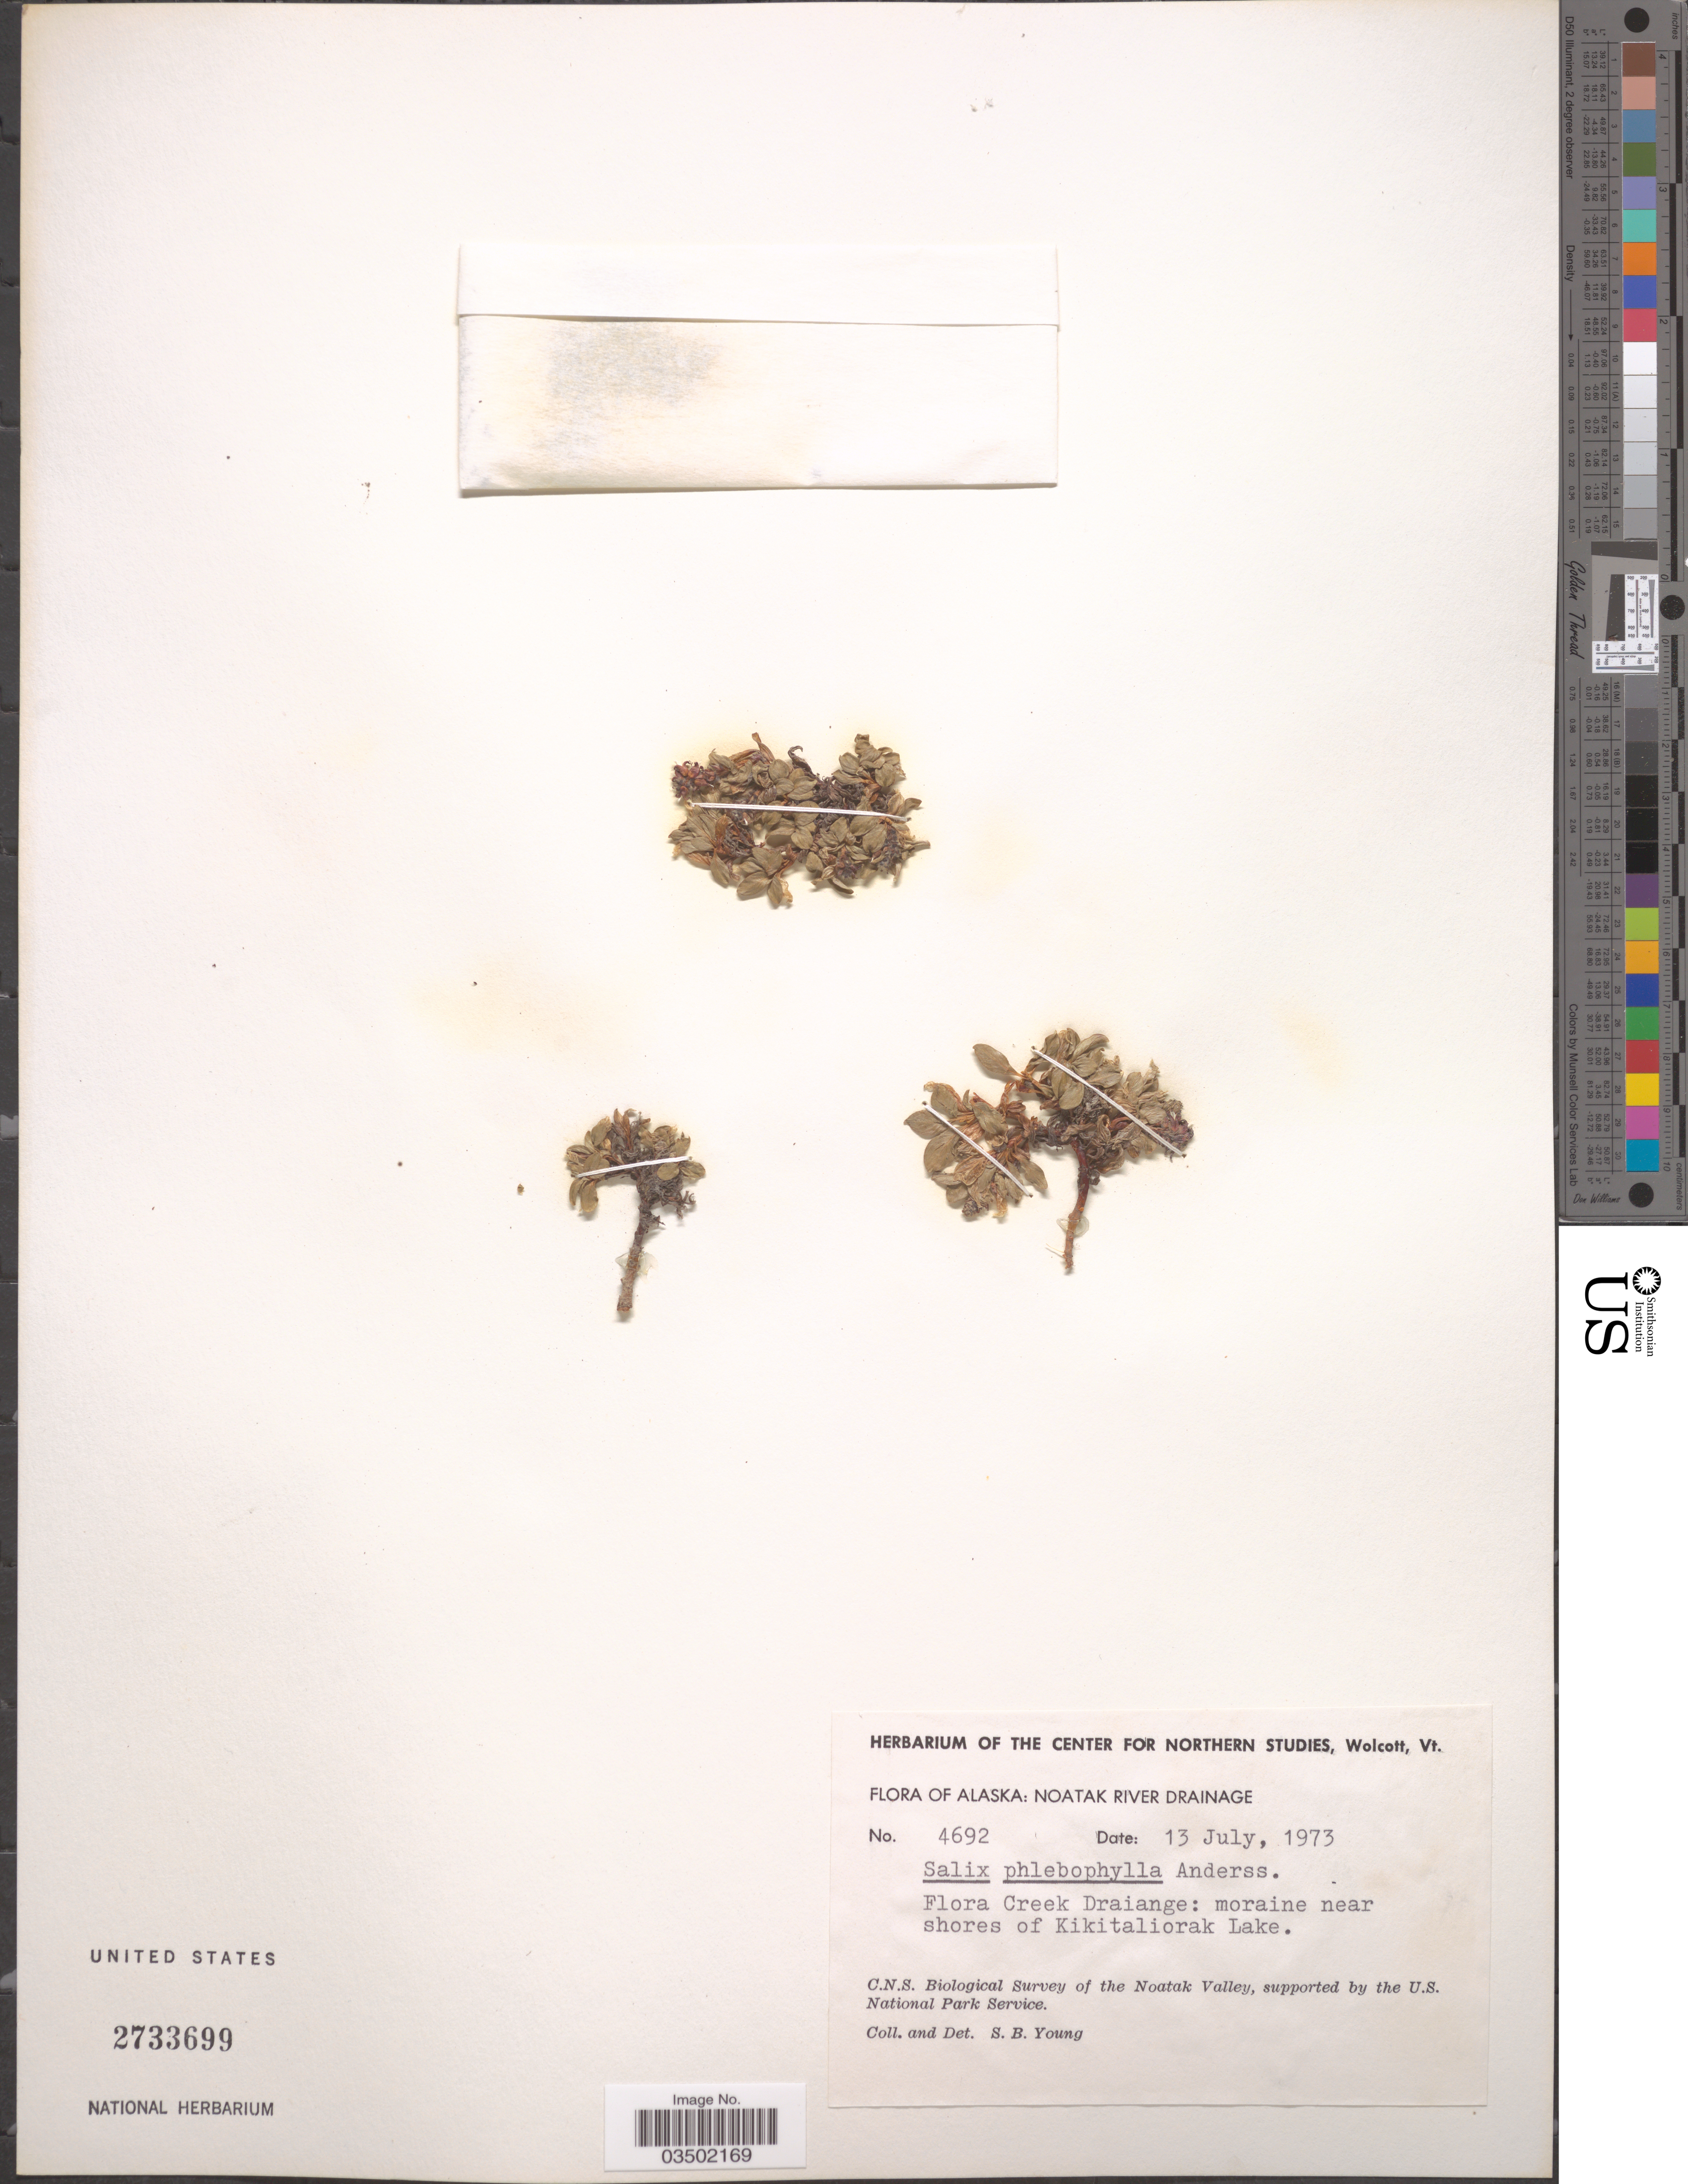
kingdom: Plantae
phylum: Tracheophyta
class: Magnoliopsida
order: Malpighiales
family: Salicaceae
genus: Salix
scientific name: Salix phlebophylla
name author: Andersson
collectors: S. Young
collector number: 4692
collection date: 1973-07-13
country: United States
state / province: Alaska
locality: Noatak River Drainage. Flora Creek Drainage: moraine near shores of Kikitaliorak Lake. Noatak Valley.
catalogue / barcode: US 2733699